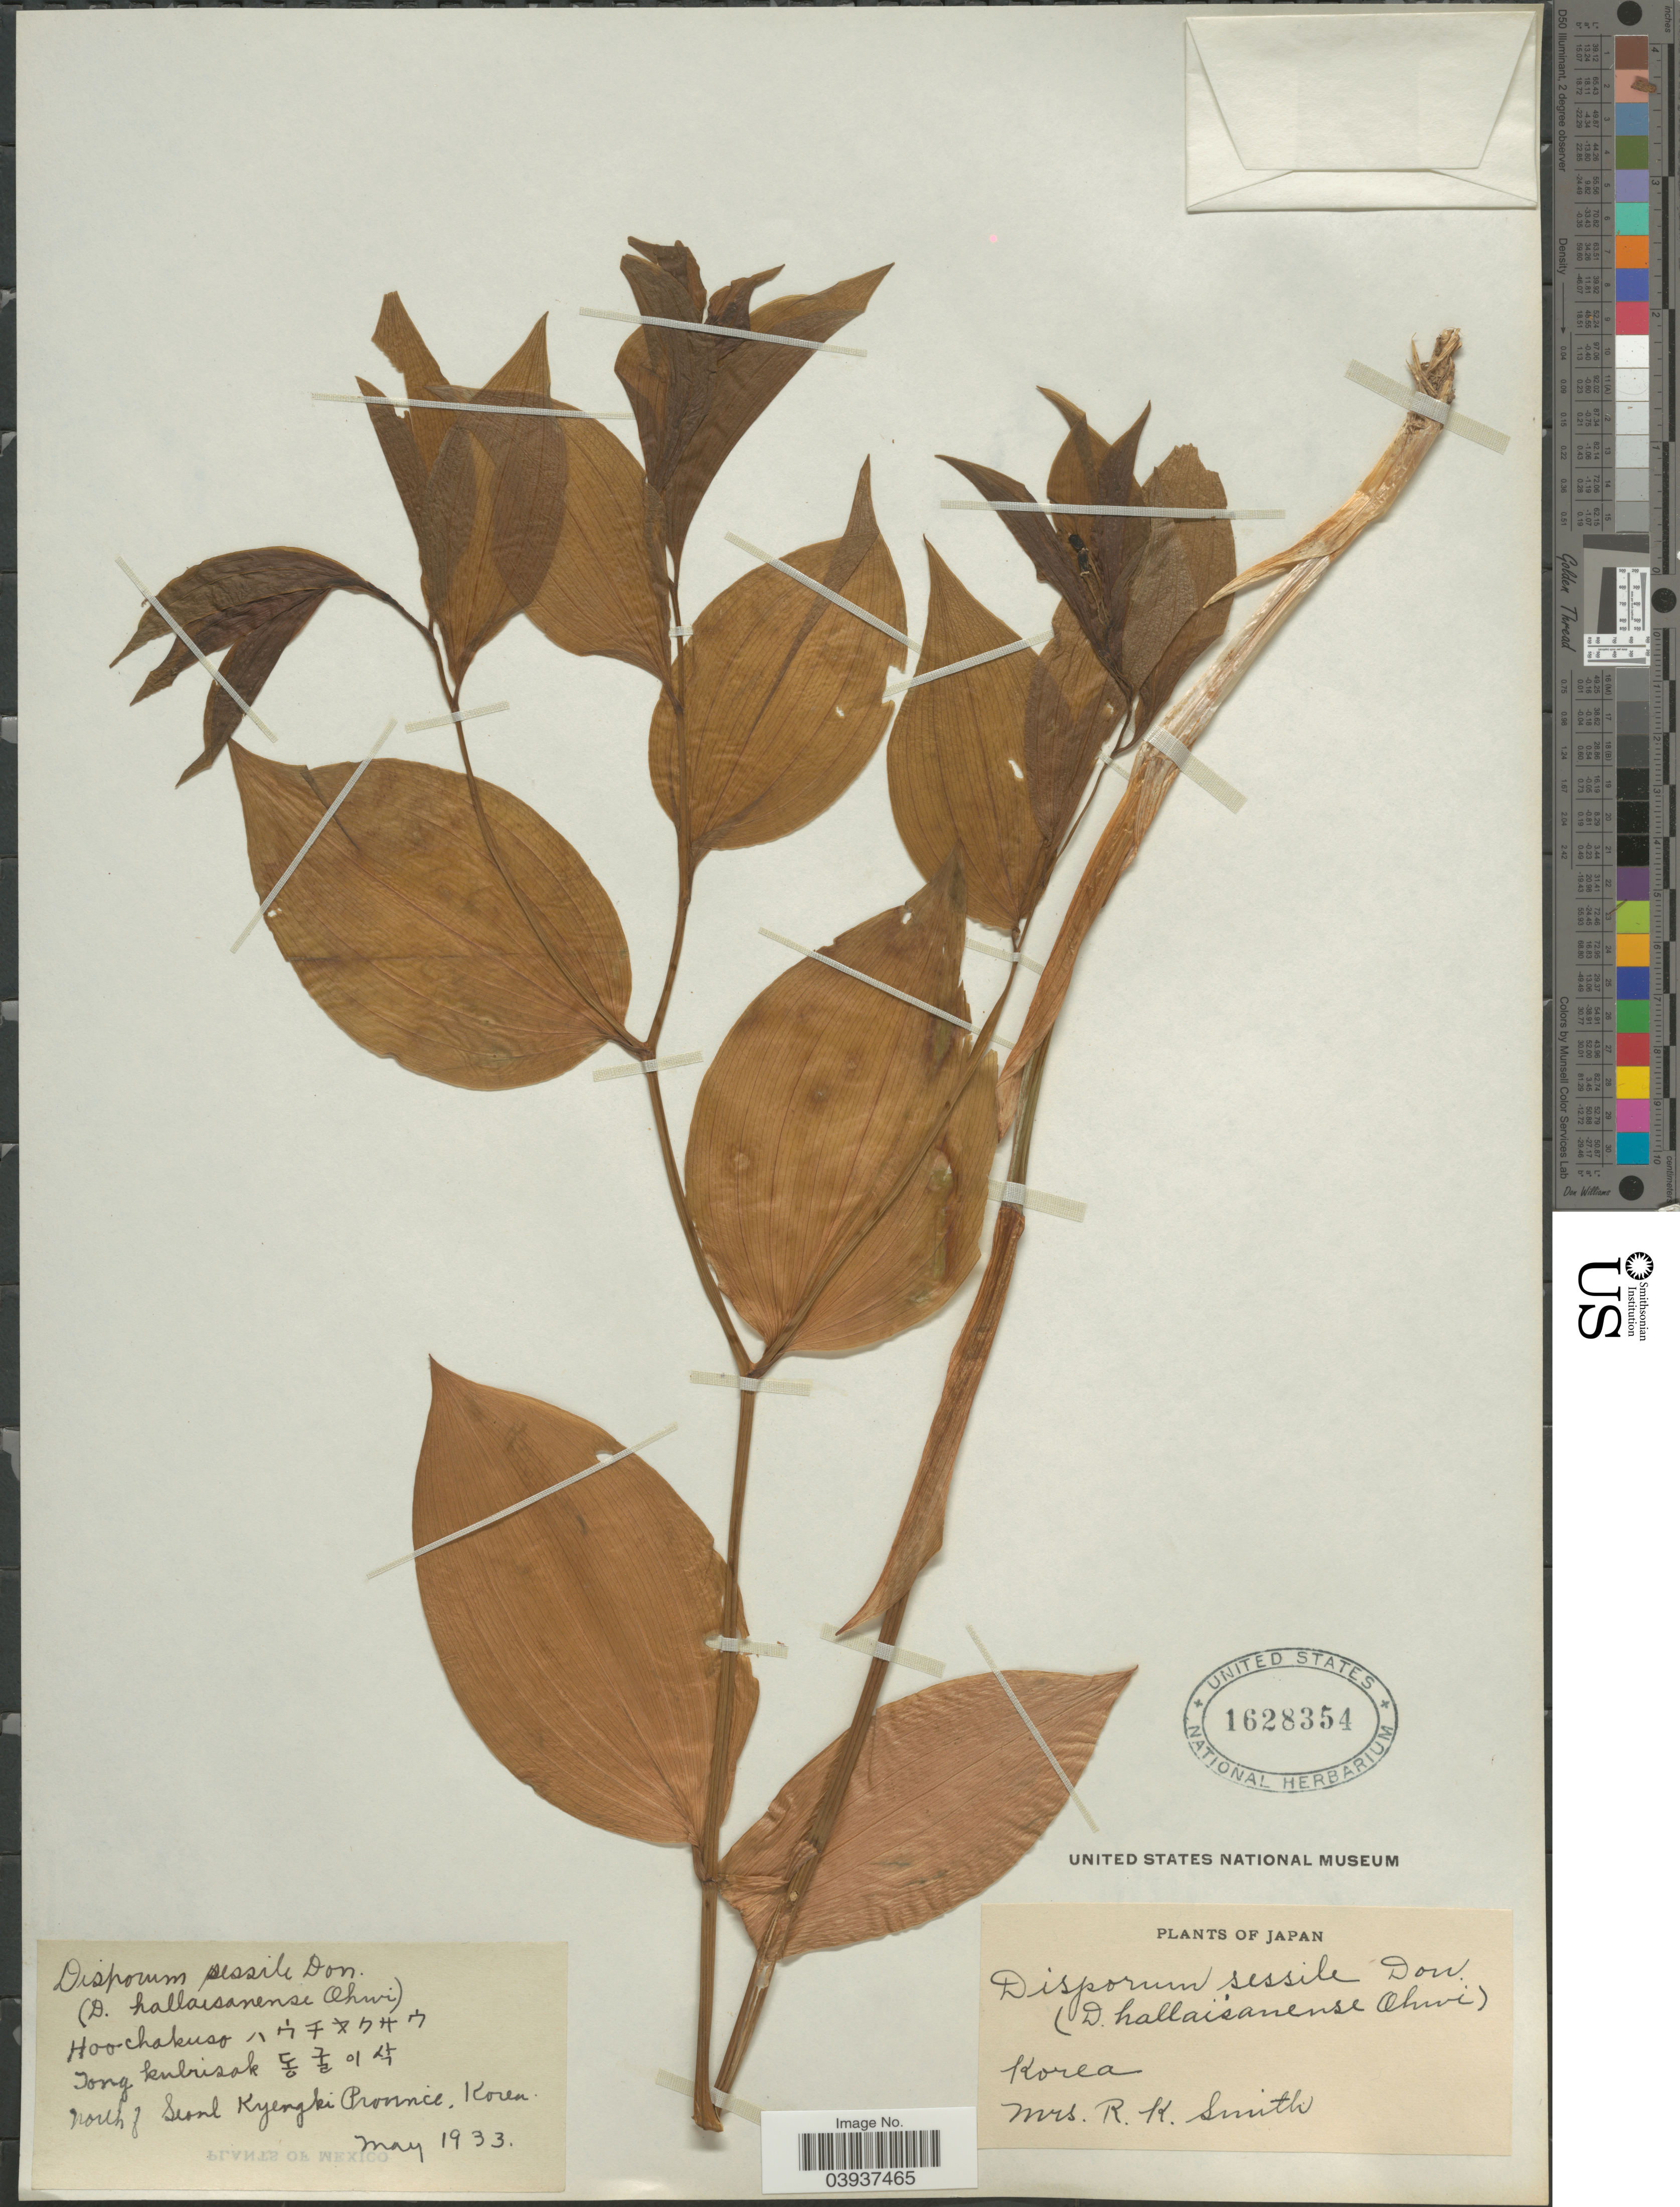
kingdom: Plantae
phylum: Tracheophyta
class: Liliopsida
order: Liliales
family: Colchicaceae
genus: Disporum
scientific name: Disporum sessile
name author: D. Don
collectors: R. Smith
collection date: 1933-05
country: South Korea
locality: North of Seoul Kyengki Province.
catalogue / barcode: US 1628354